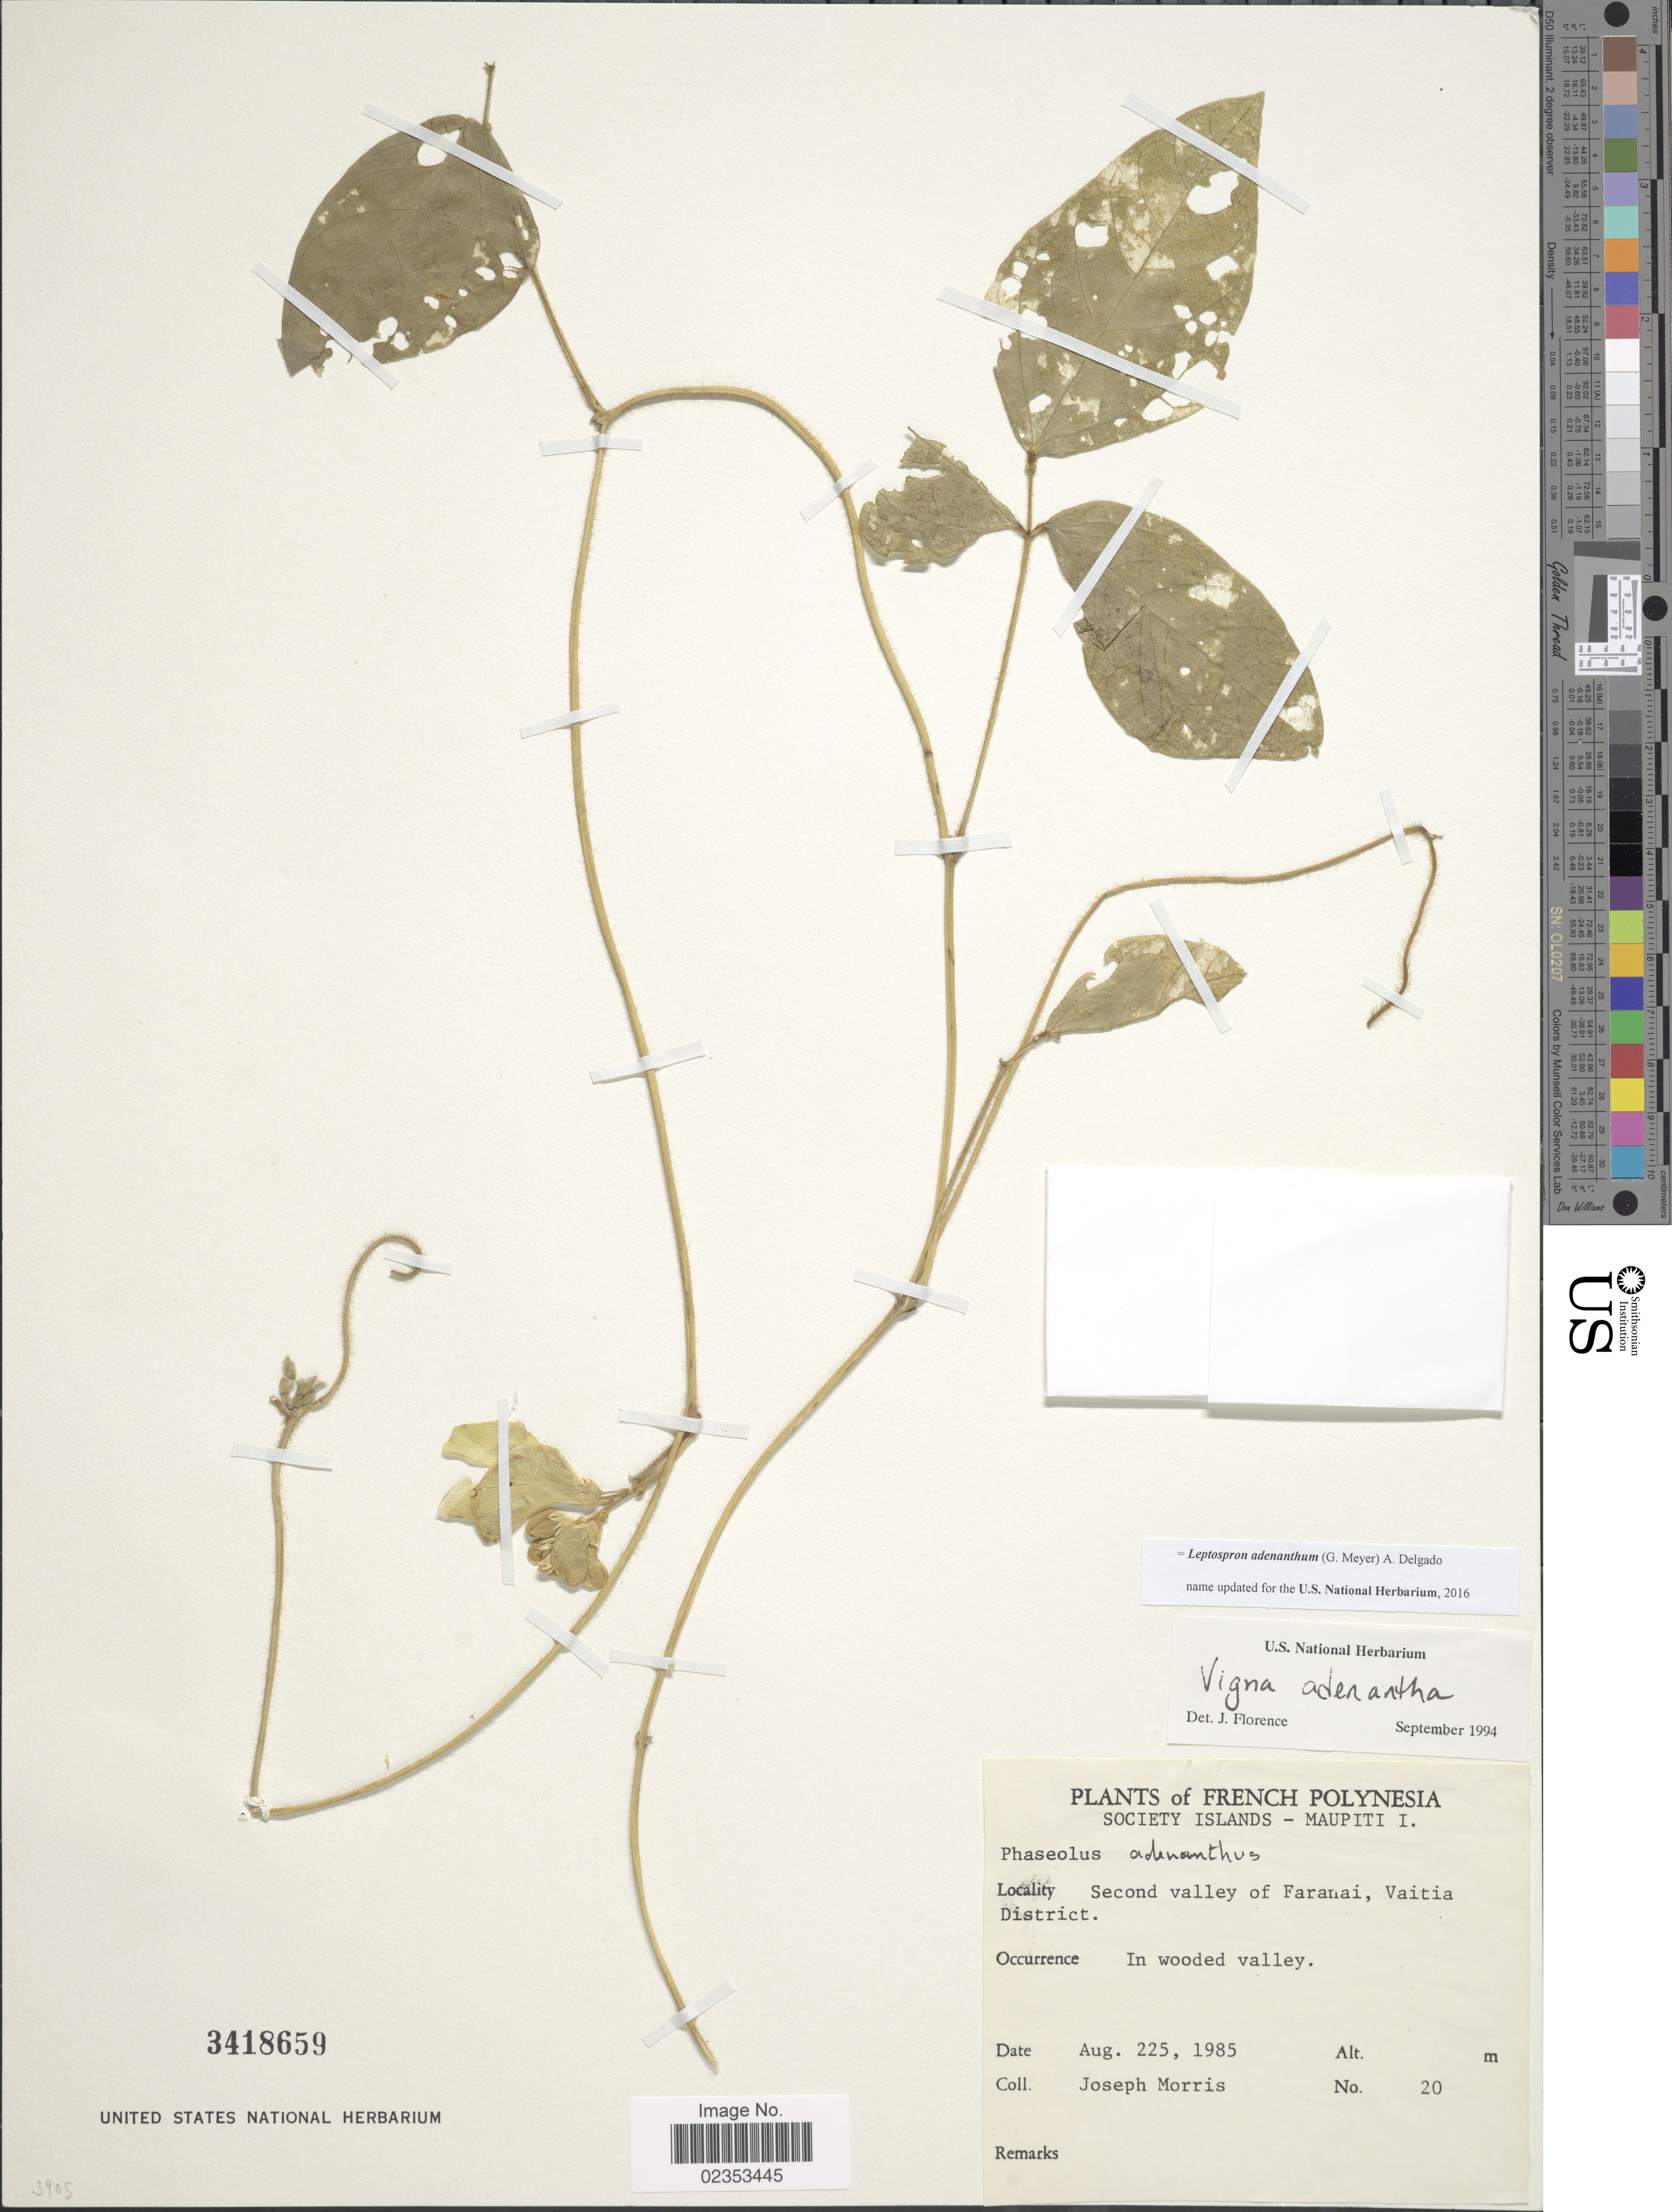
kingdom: Plantae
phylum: Tracheophyta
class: Magnoliopsida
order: Fabales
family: Fabaceae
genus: Leptospron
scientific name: Leptospron adenanthum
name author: (G. Mey.) A. Delgado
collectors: J. Morris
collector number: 20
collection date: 1985-08-25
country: French Polynesia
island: Maupiti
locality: Society Islands, Maupiti I., Second valley of Faranai, Vaitia District, in wooded valley.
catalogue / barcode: US 3418659